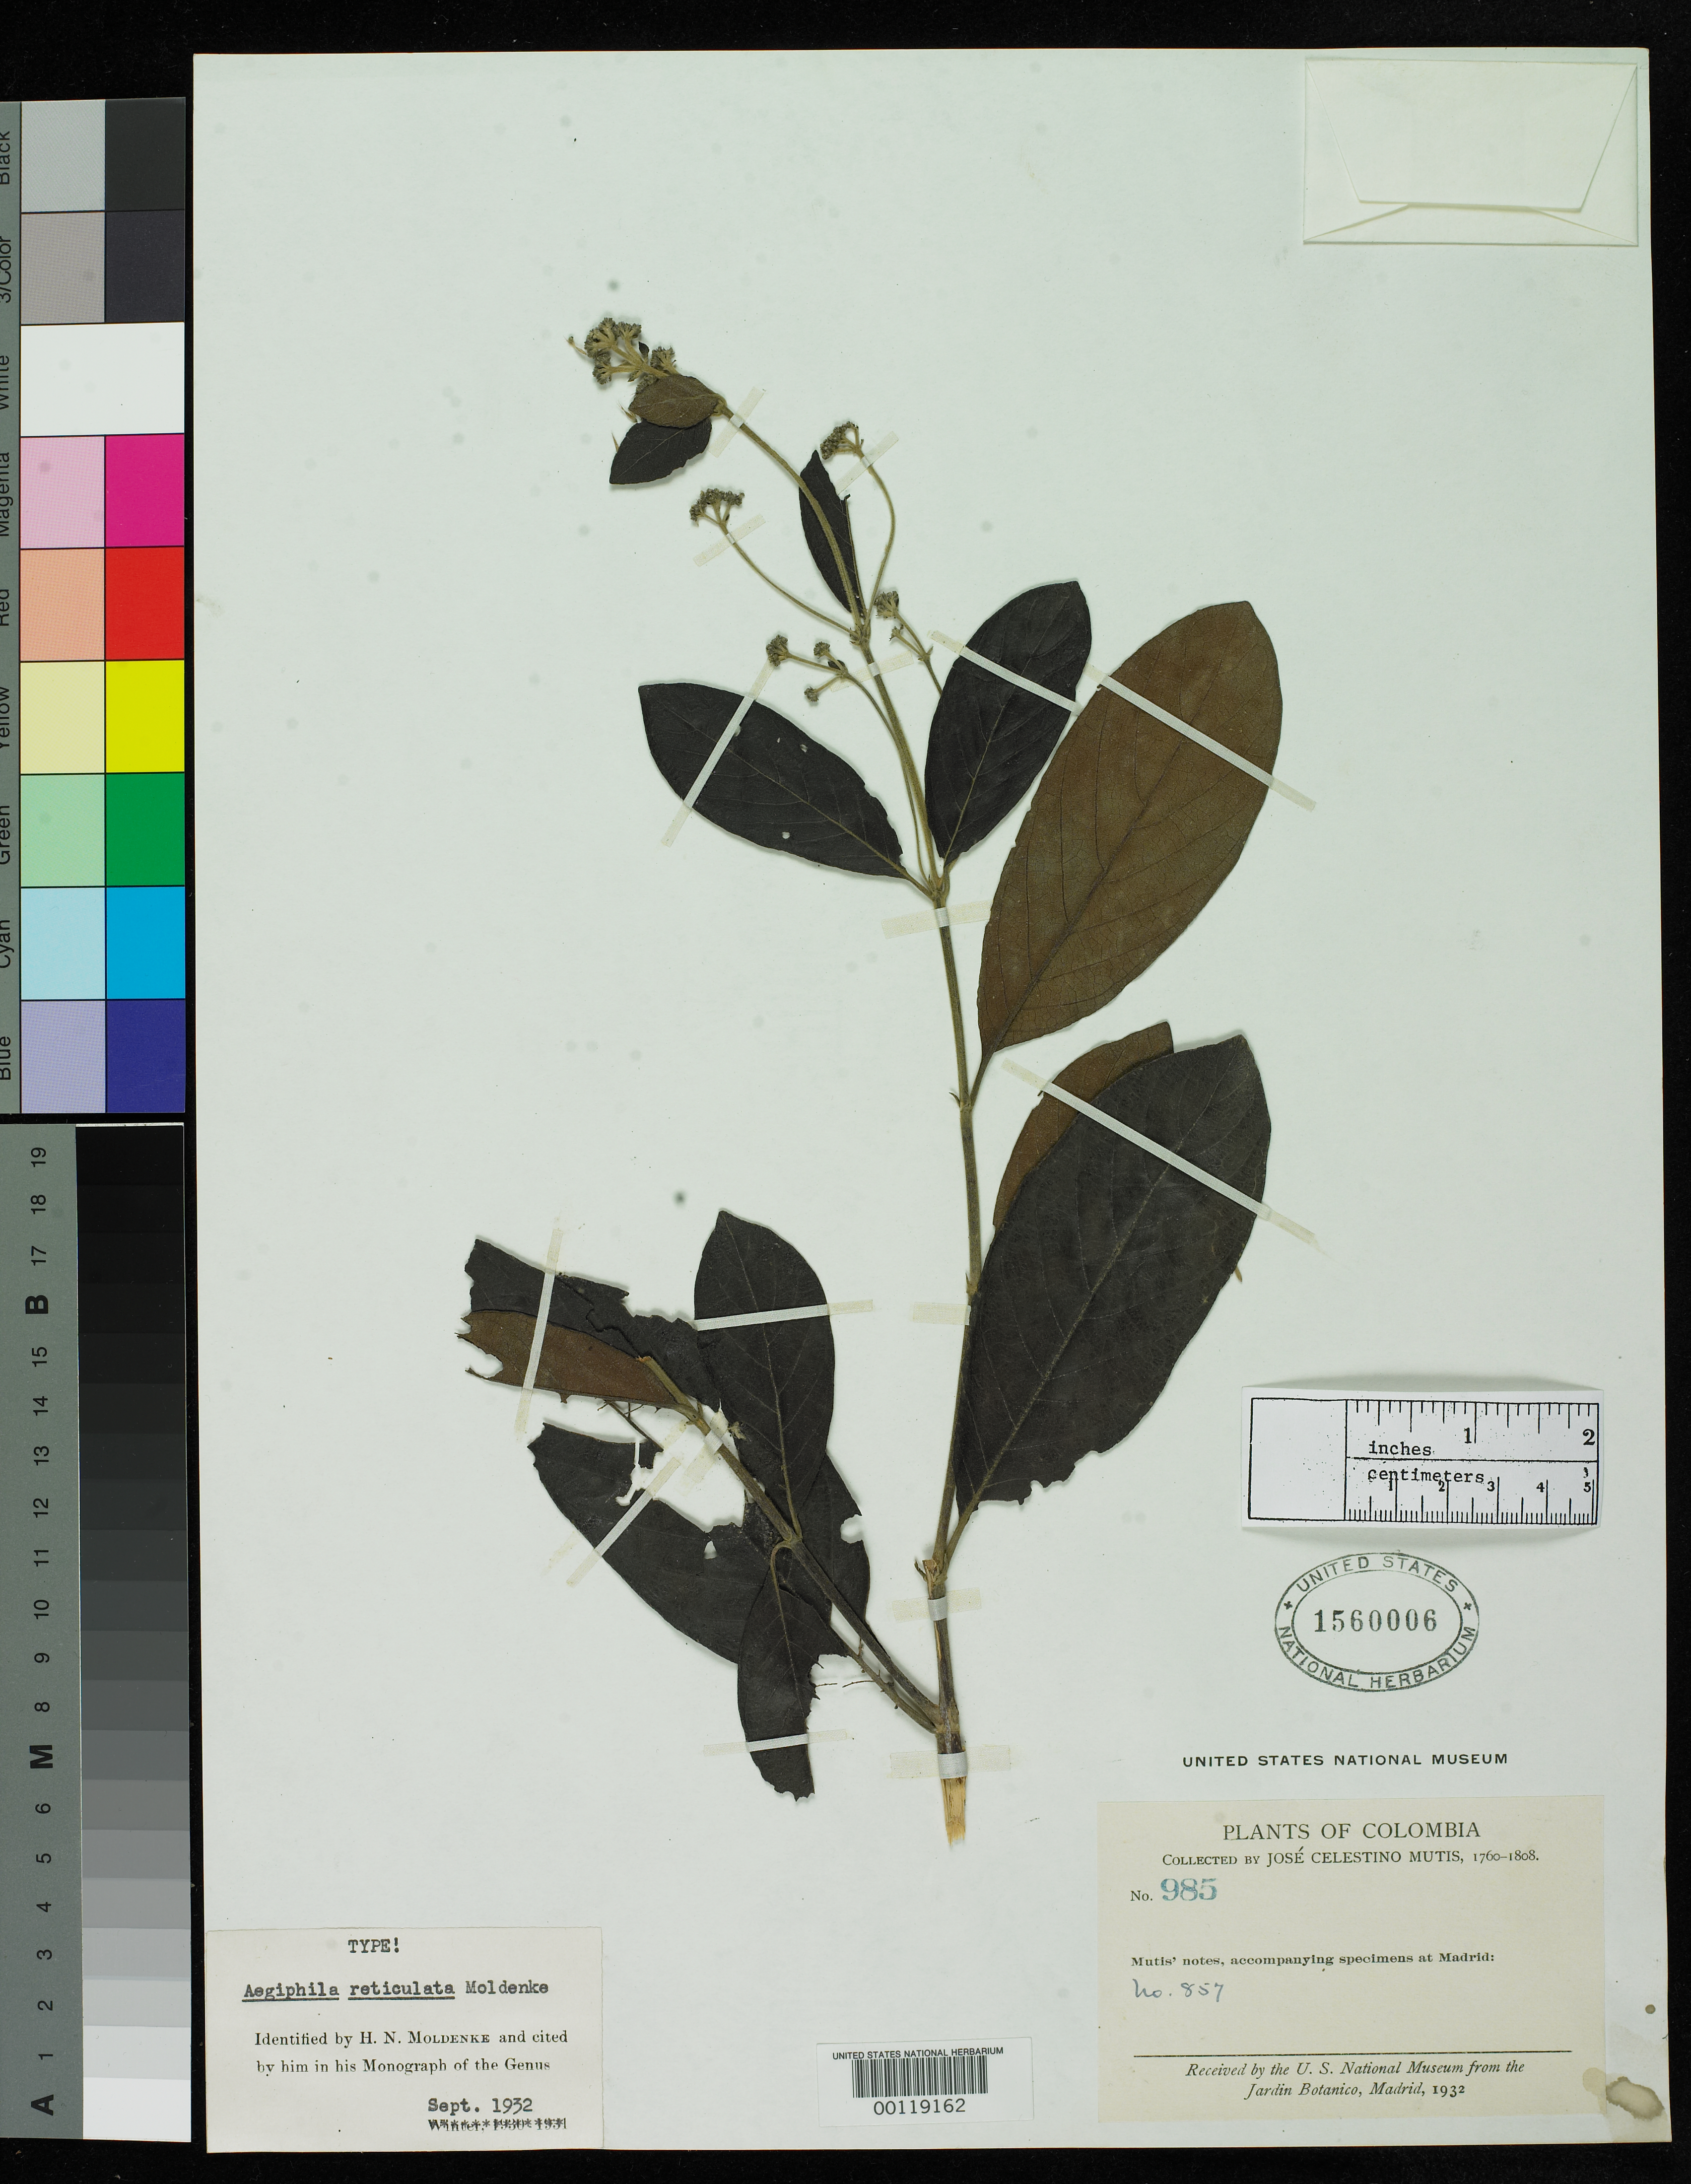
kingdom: Plantae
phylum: Tracheophyta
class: Magnoliopsida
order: Lamiales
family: Lamiaceae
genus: Aegiphila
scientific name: Aegiphila reticulata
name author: Moldenke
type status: Holotype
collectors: J. C. B. Mutis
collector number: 985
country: Colombia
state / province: Cundinamarca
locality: Bogota.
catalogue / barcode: US 1560006